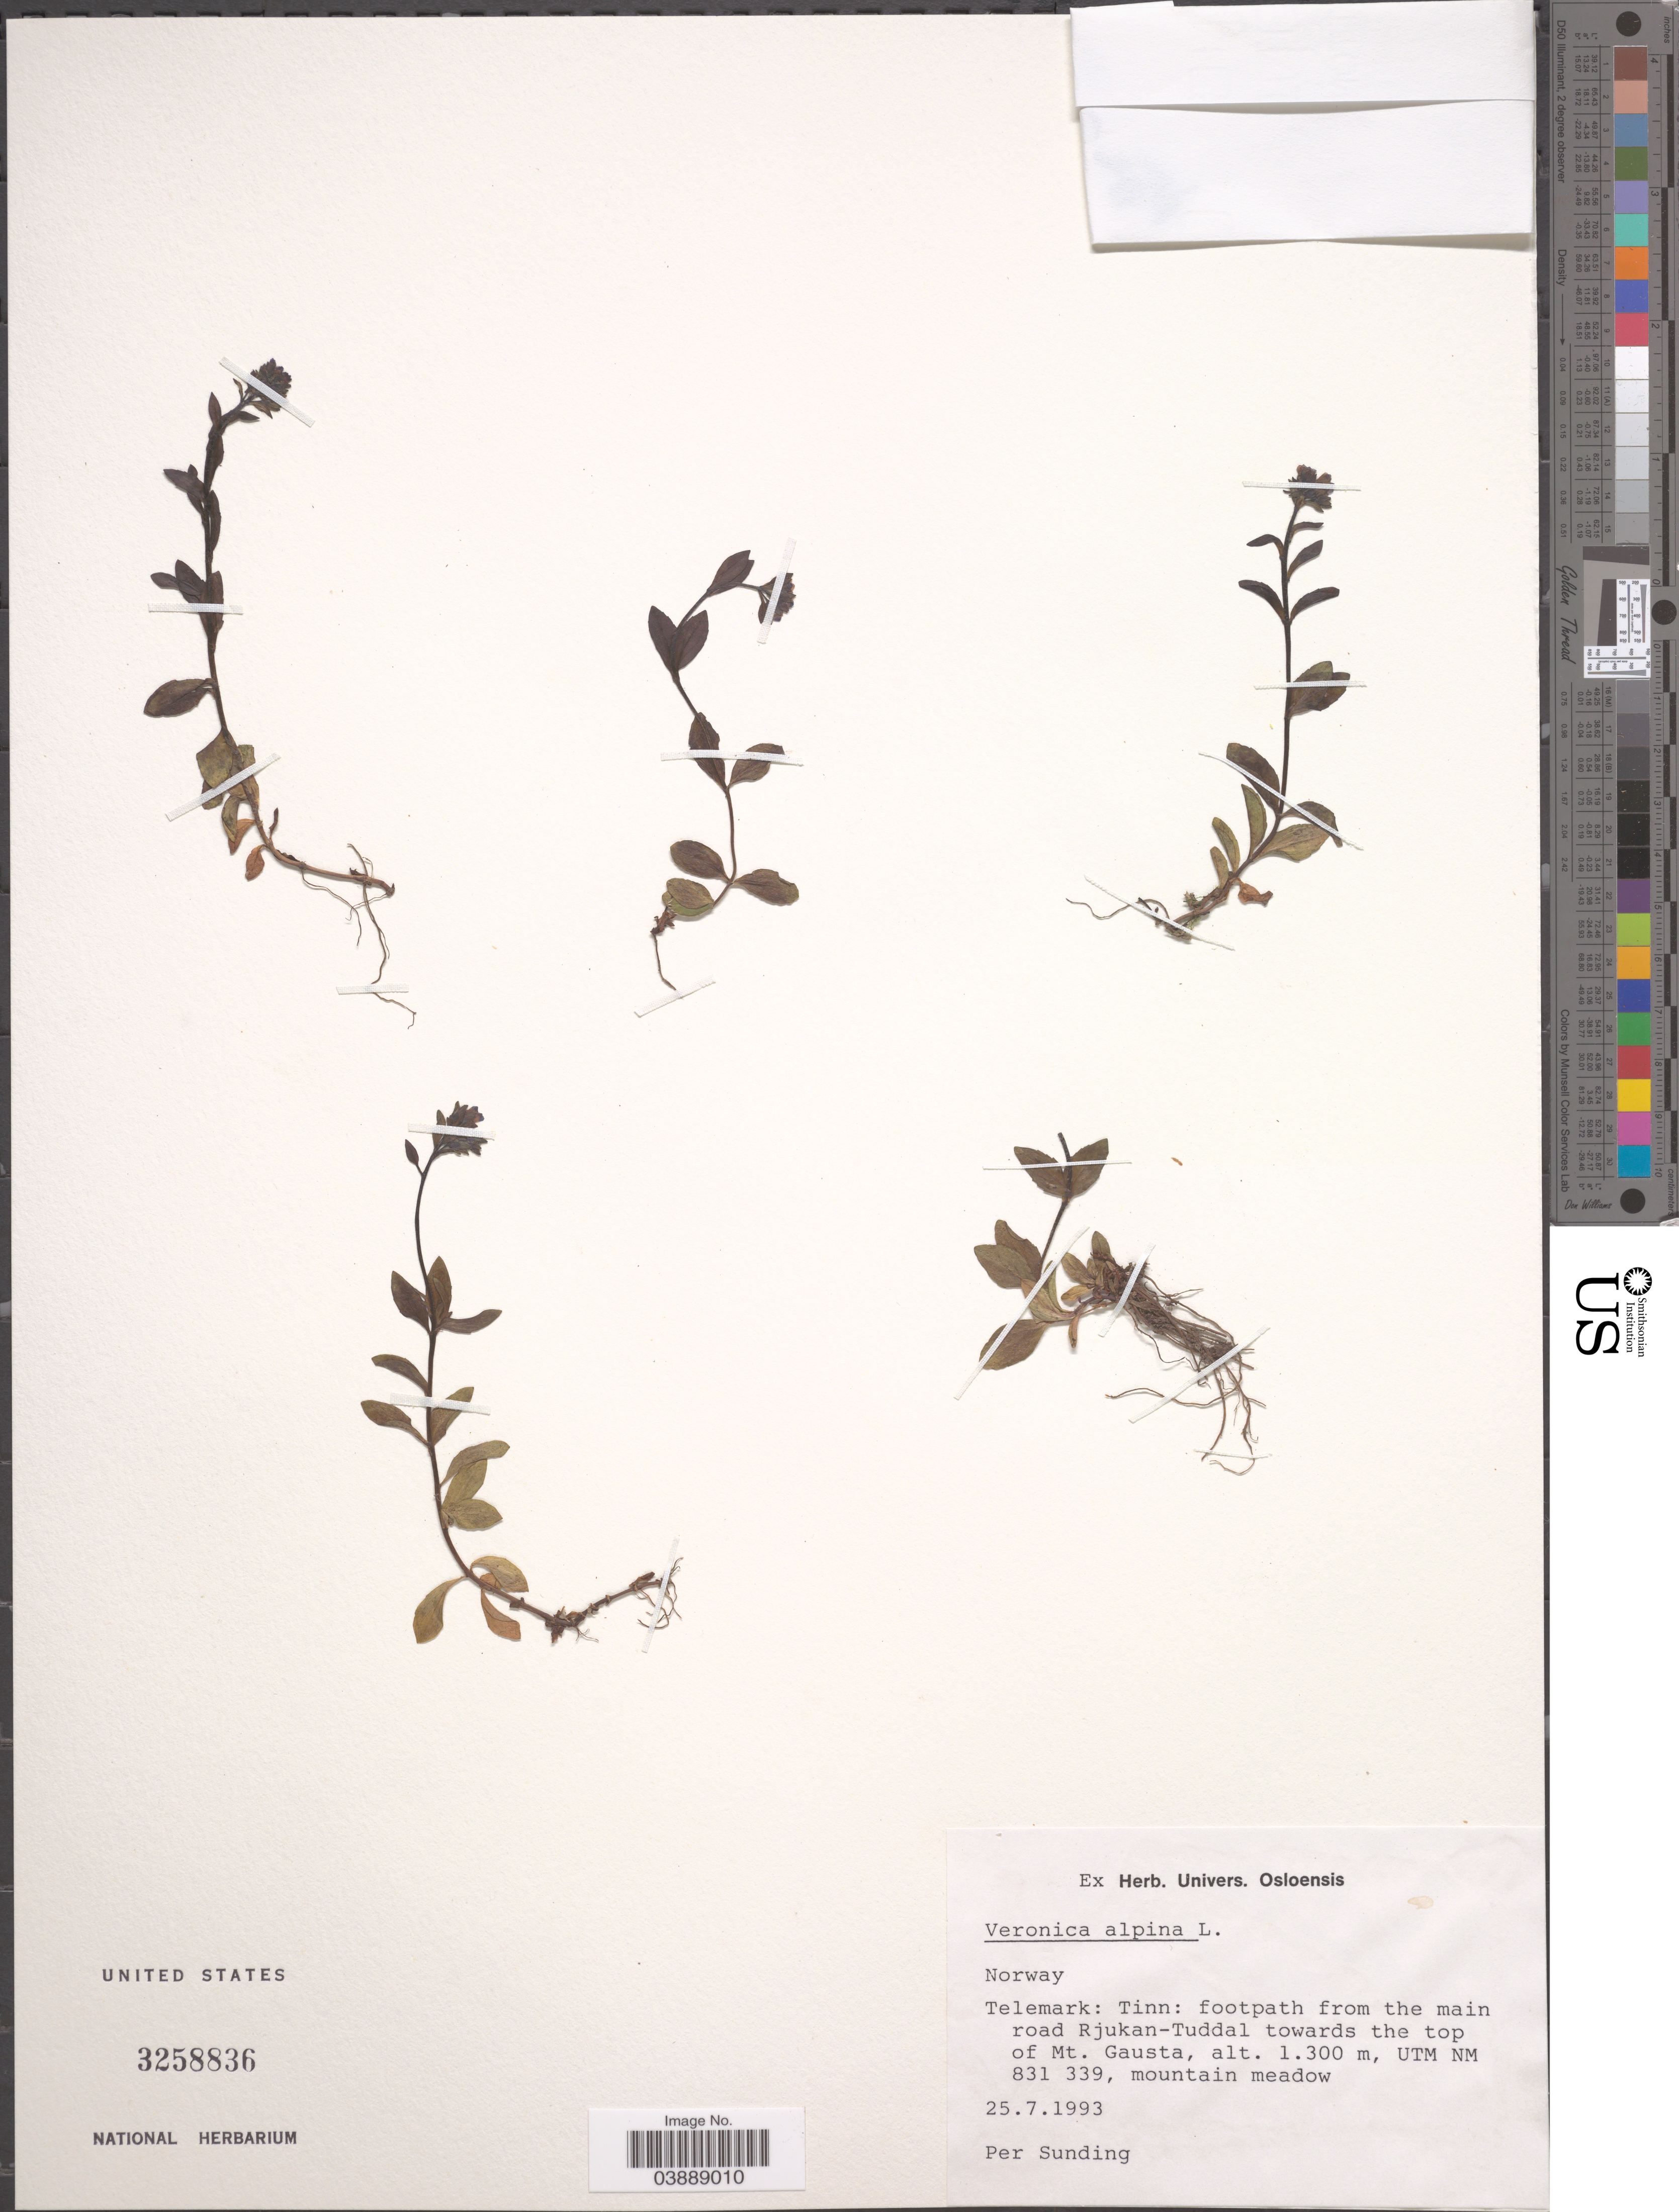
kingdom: Plantae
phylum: Tracheophyta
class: Magnoliopsida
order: Lamiales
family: Plantaginaceae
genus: Veronica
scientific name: Veronica alpina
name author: L.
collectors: P. O. Sunding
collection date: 1993-07-25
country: Norway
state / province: Telemark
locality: Tinn: footpath from the main road Rjukan-Tuddal towards from the top of Mt. Gausta. UTM NM 831 339.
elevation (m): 1300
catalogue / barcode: US 3258836